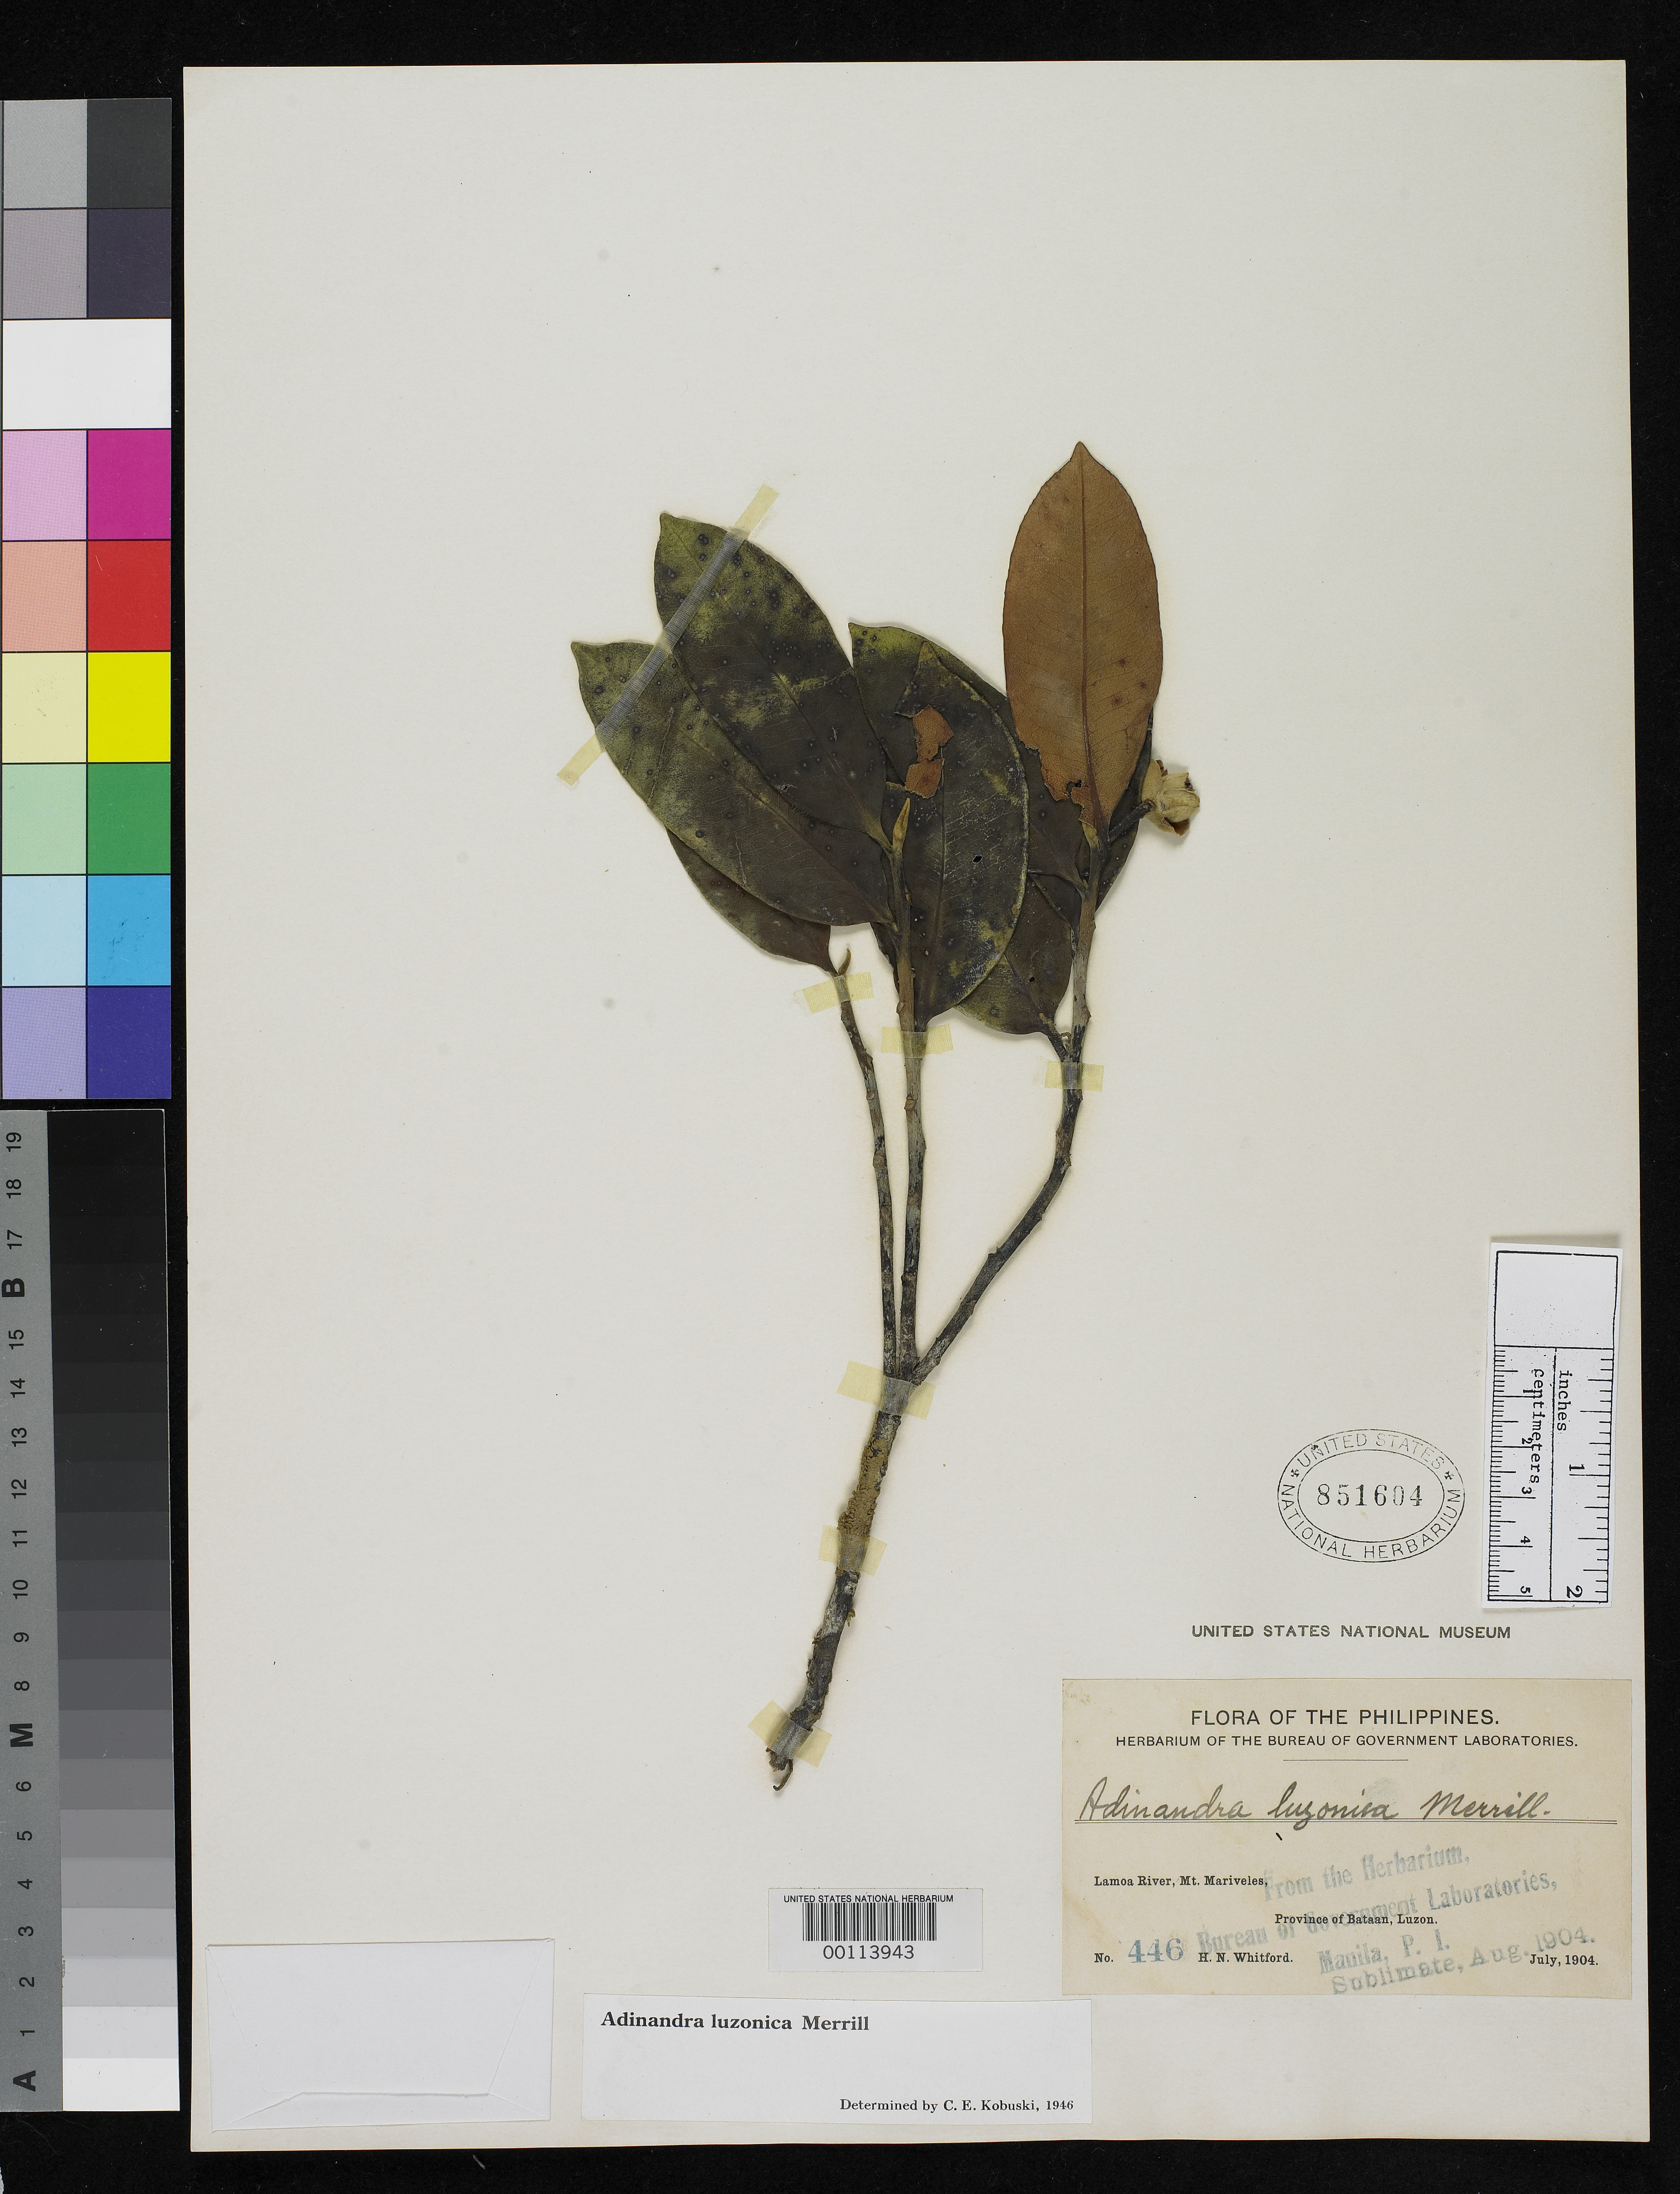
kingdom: Plantae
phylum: Tracheophyta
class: Magnoliopsida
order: Ericales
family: Pentaphylacaceae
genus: Adinandra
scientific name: Adinandra luzonica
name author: Merr.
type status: Isosyntype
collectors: H. N. Whitford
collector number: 446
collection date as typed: Jul 1904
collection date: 1904-07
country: Philippines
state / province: Central Luzon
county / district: Bataan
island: Luzon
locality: Lamao River, Mt. Marivales.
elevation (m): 1200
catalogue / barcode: US 851604